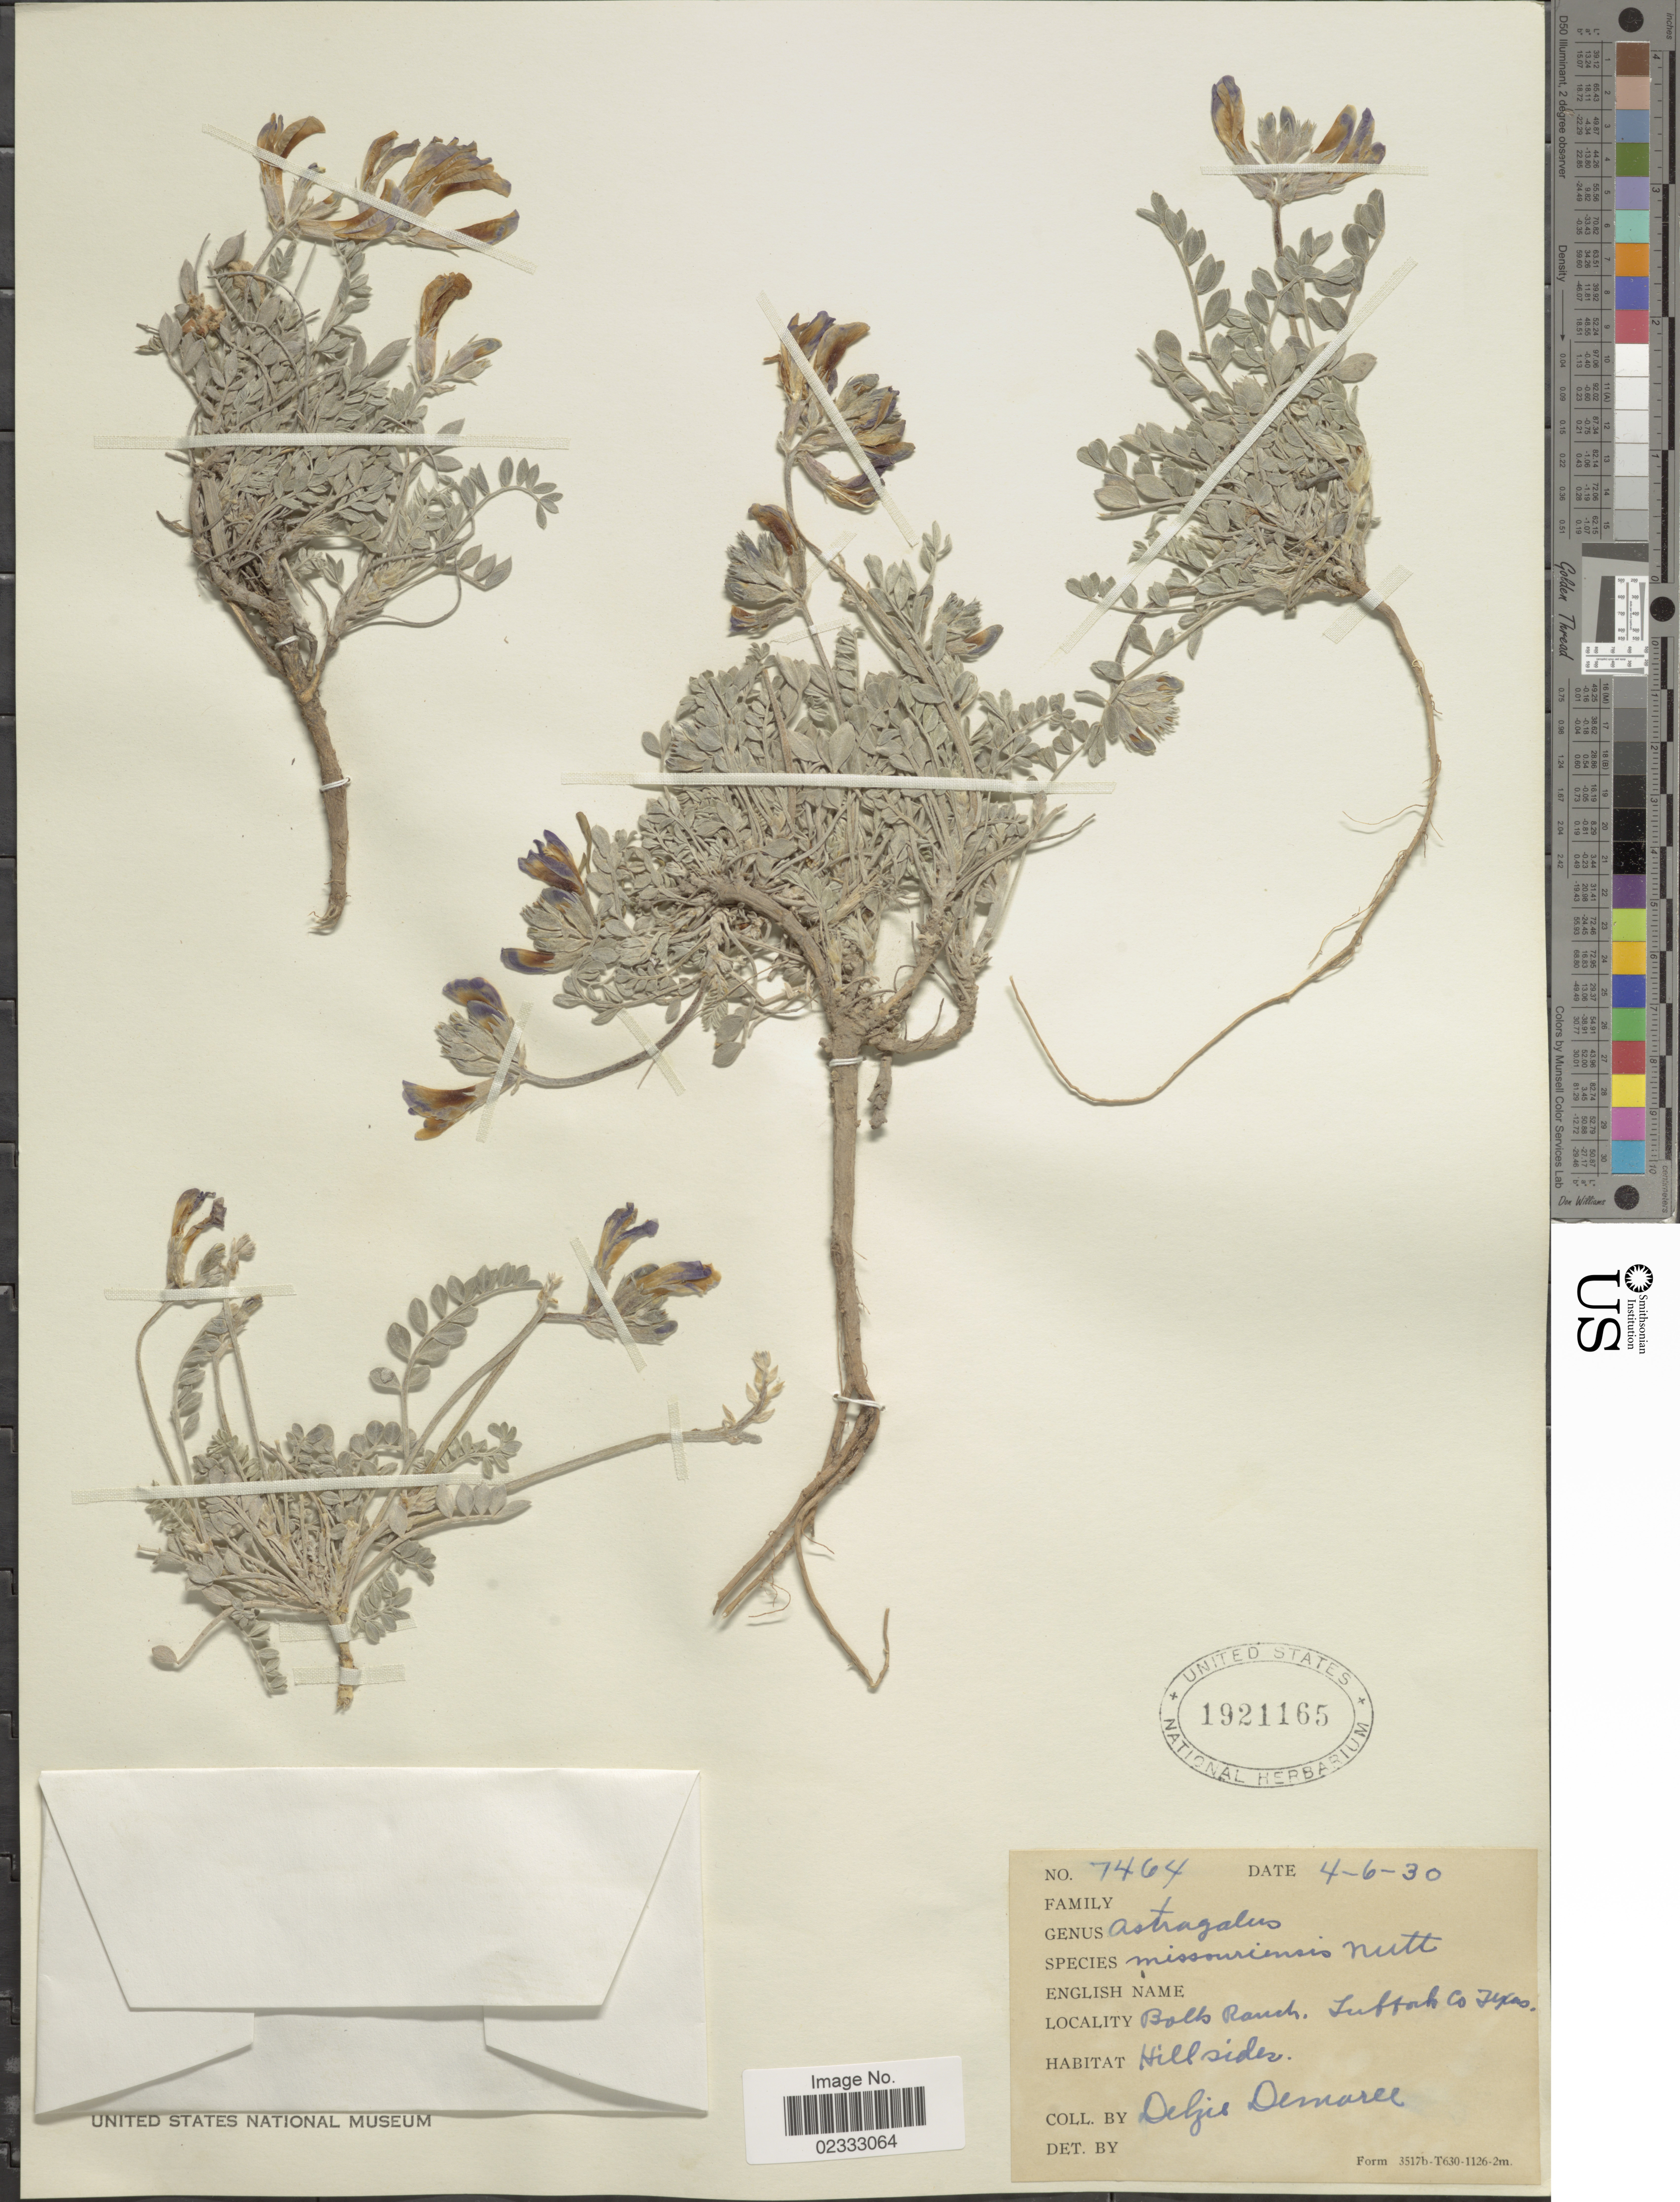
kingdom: Plantae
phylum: Tracheophyta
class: Magnoliopsida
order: Fabales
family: Fabaceae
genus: Astragalus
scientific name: Astragalus missouriensis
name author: Nutt.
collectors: D. Demaree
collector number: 7464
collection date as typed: Transcribed d/m/y: 6/4/30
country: United States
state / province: Texas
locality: Bolls Ranch, Lubbock Co.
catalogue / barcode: US 1921165